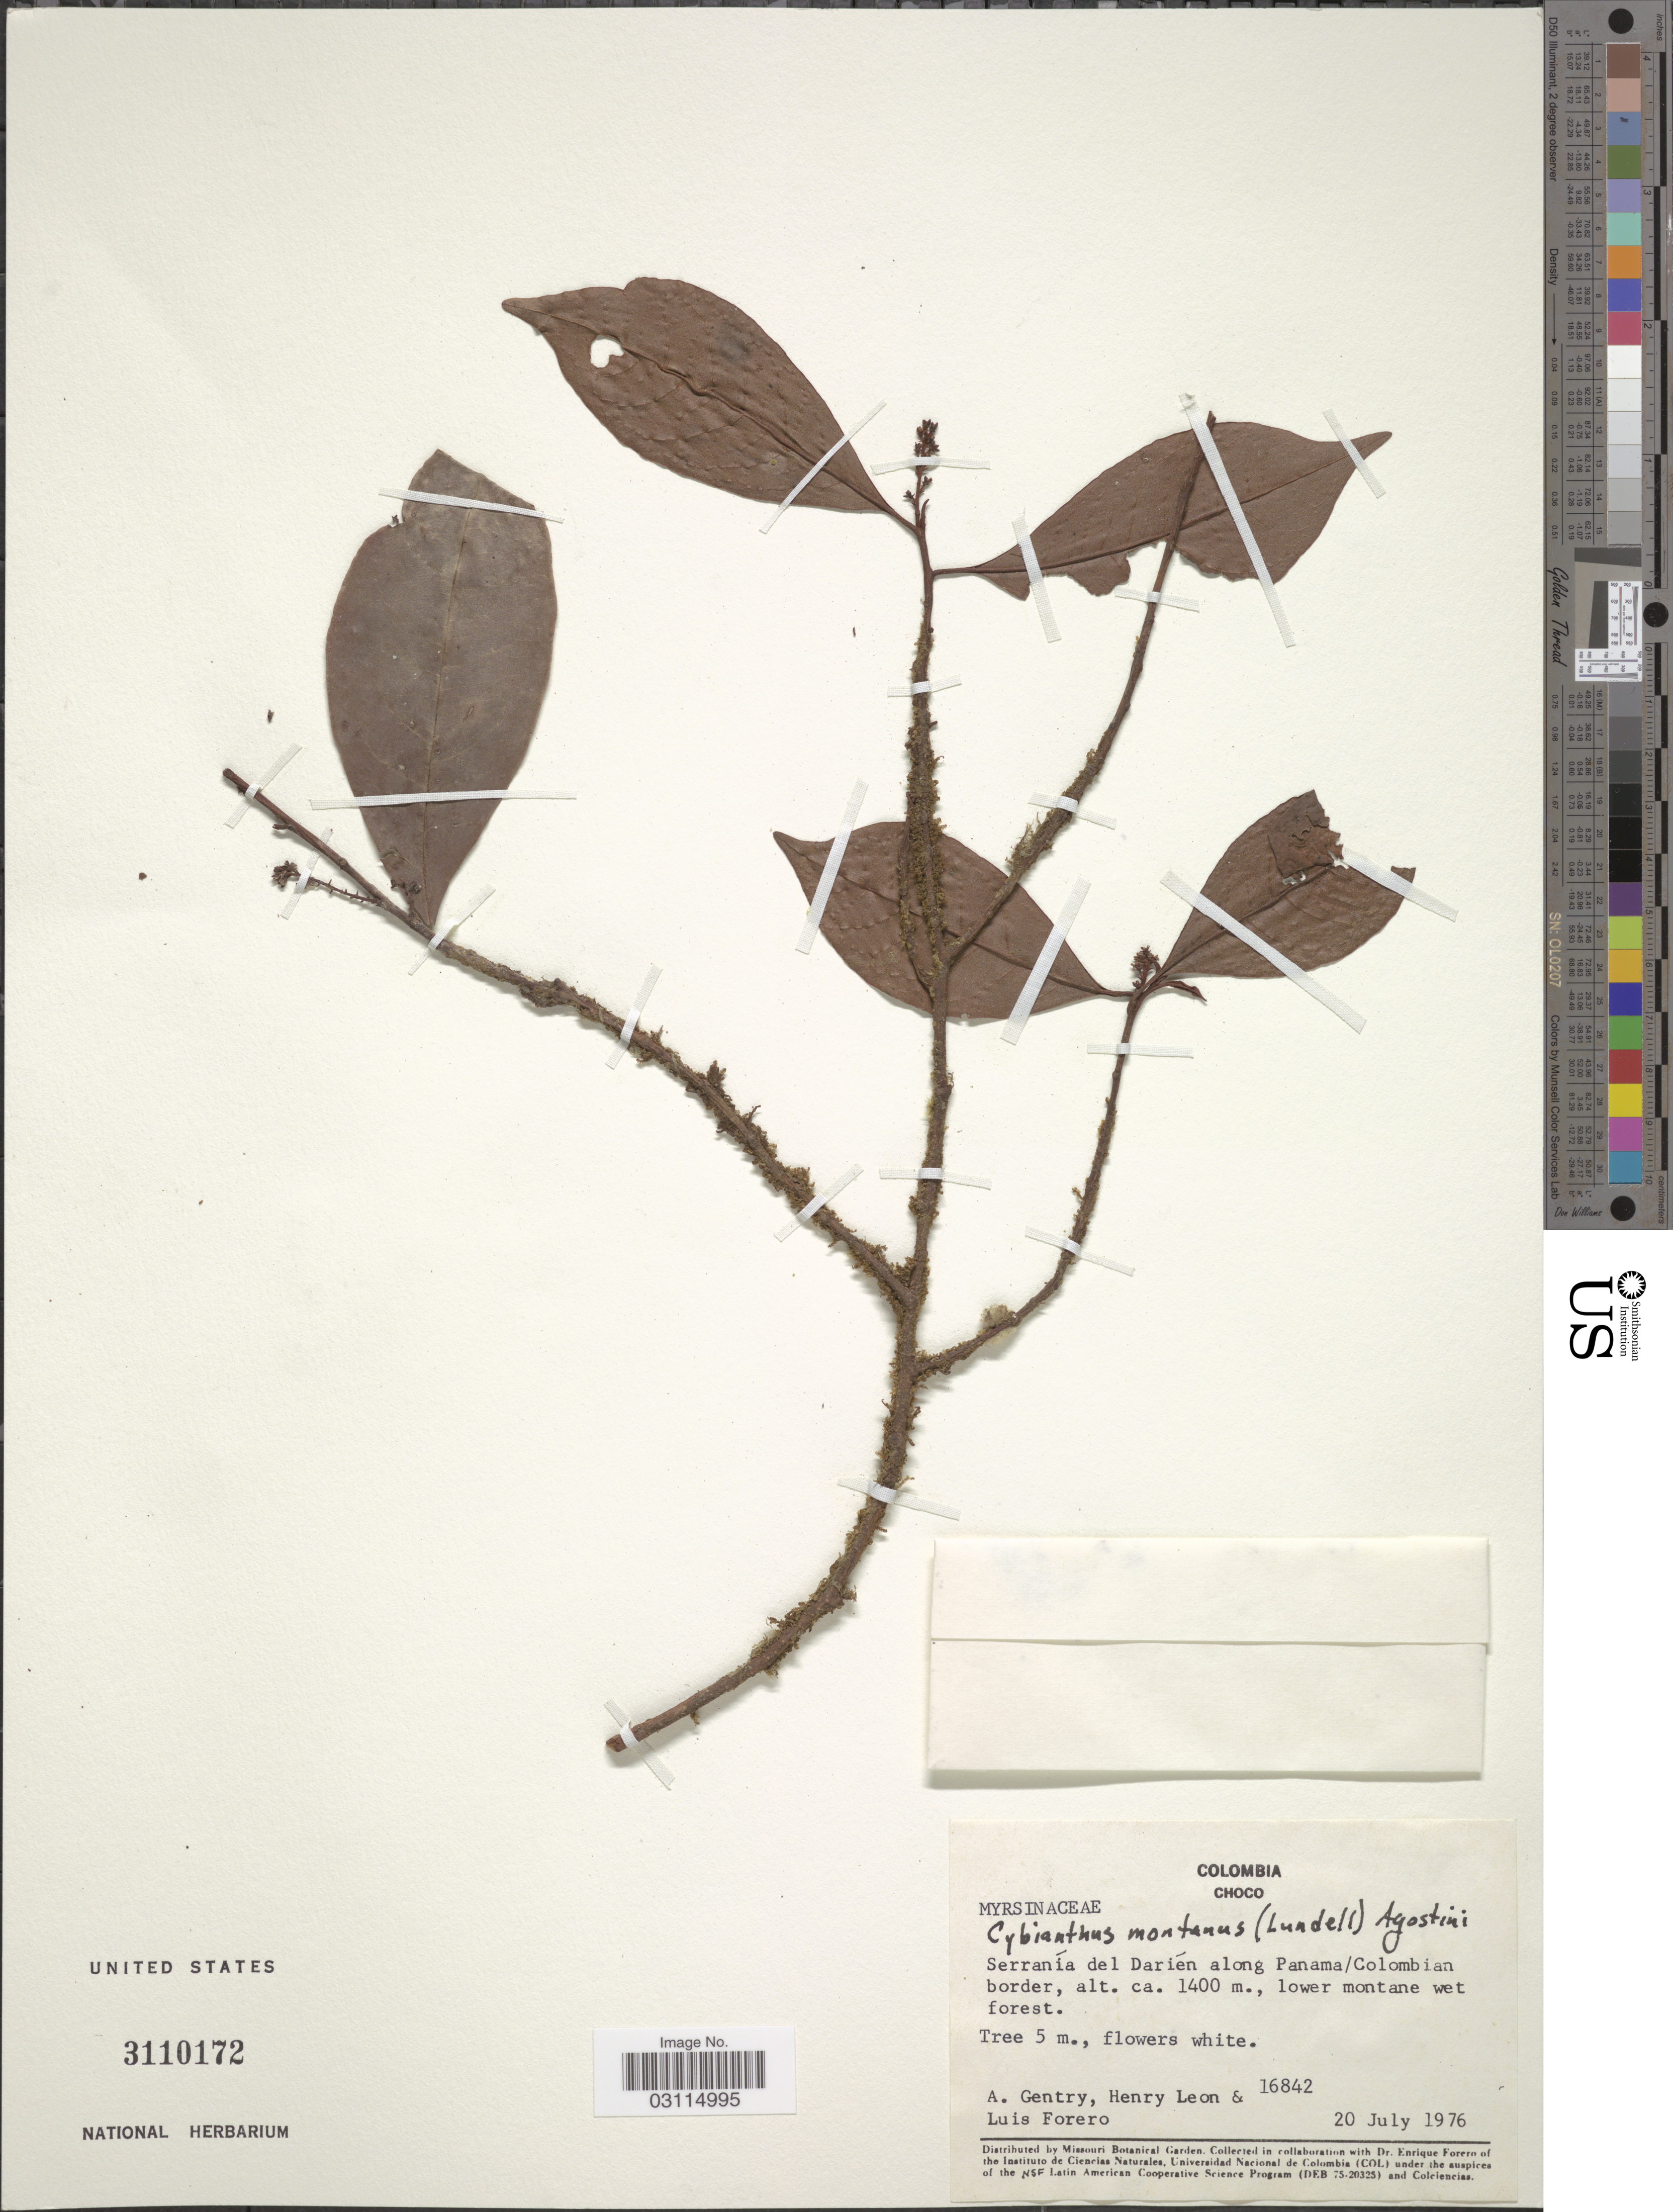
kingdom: Plantae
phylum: Tracheophyta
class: Magnoliopsida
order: Ericales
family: Primulaceae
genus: Cybianthus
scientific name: Cybianthus montanus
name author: (Lundell) G. Agostini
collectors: A. H. Gentry, Henry Leon & L. Forero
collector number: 16842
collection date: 1976-07-20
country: Colombia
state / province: Chocó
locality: Serranía del Darién along Panama/Colombian border.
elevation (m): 1400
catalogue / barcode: US 3110172